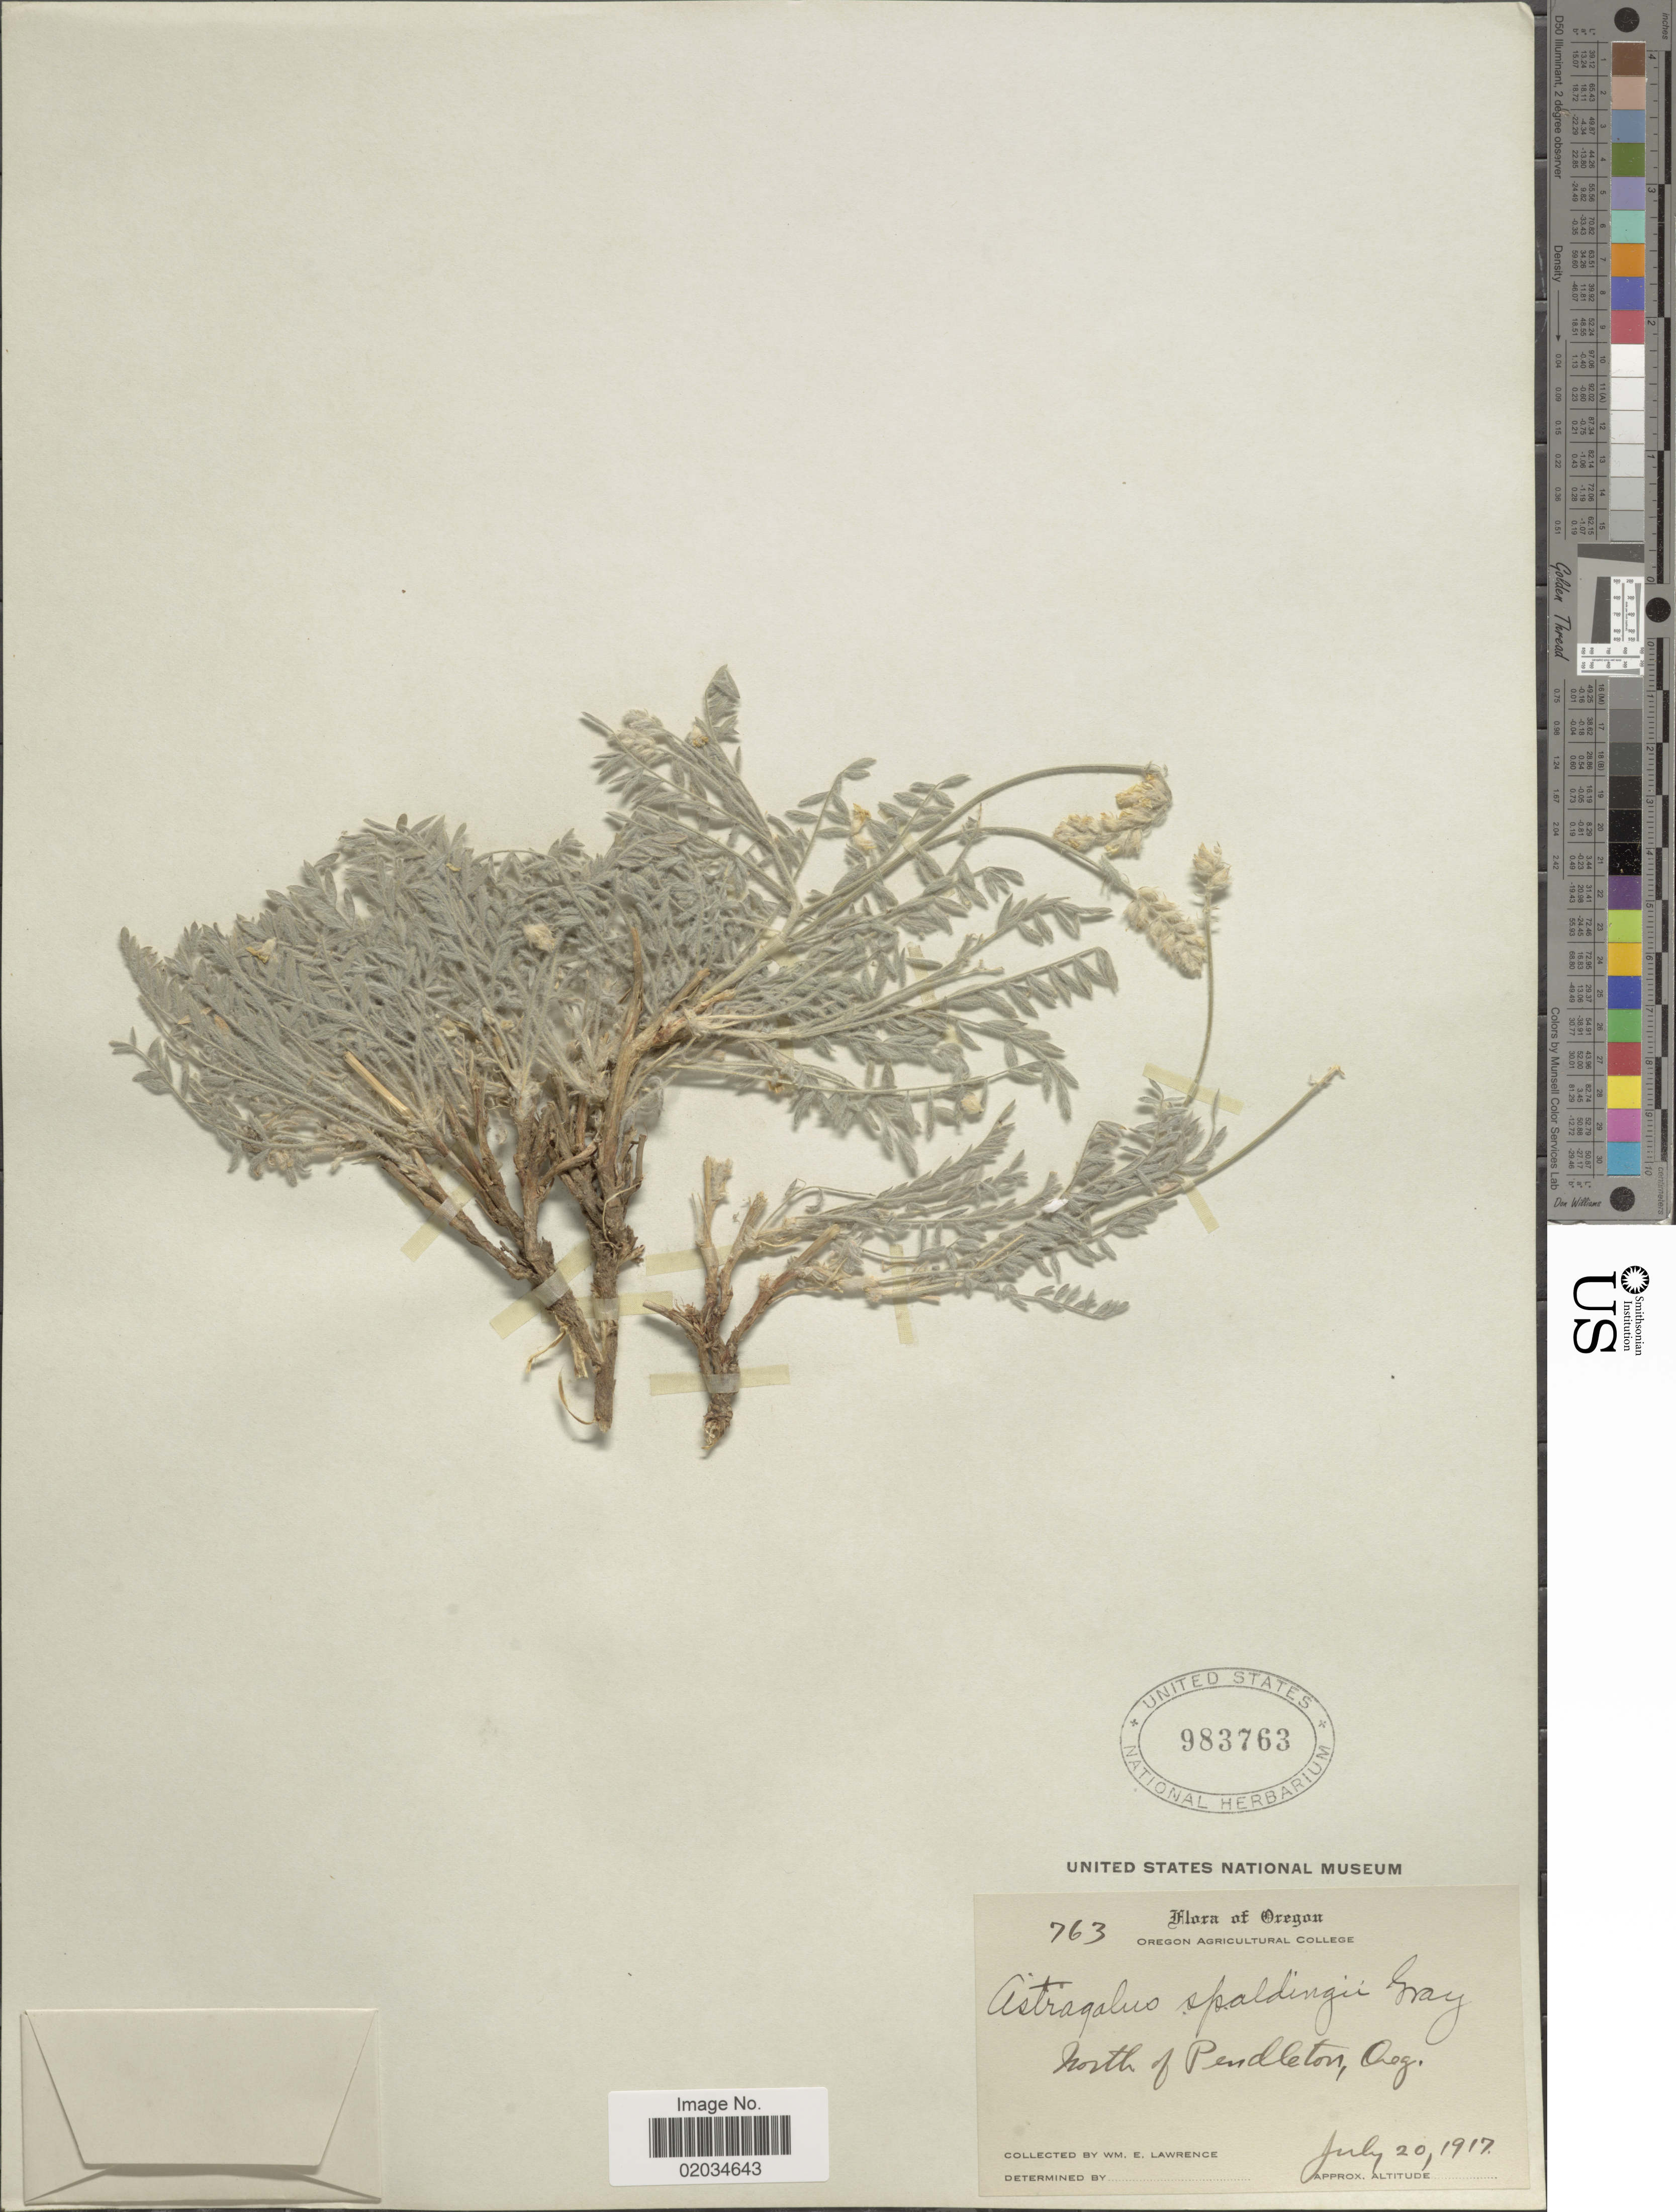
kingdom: Plantae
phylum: Tracheophyta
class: Magnoliopsida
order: Fabales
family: Fabaceae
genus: Astragalus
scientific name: Astragalus spaldingii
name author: A. Gray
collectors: W. Lawrence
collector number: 763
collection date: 1917-07-20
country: United States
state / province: Oregon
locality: North of Pendleton.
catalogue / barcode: US 983763